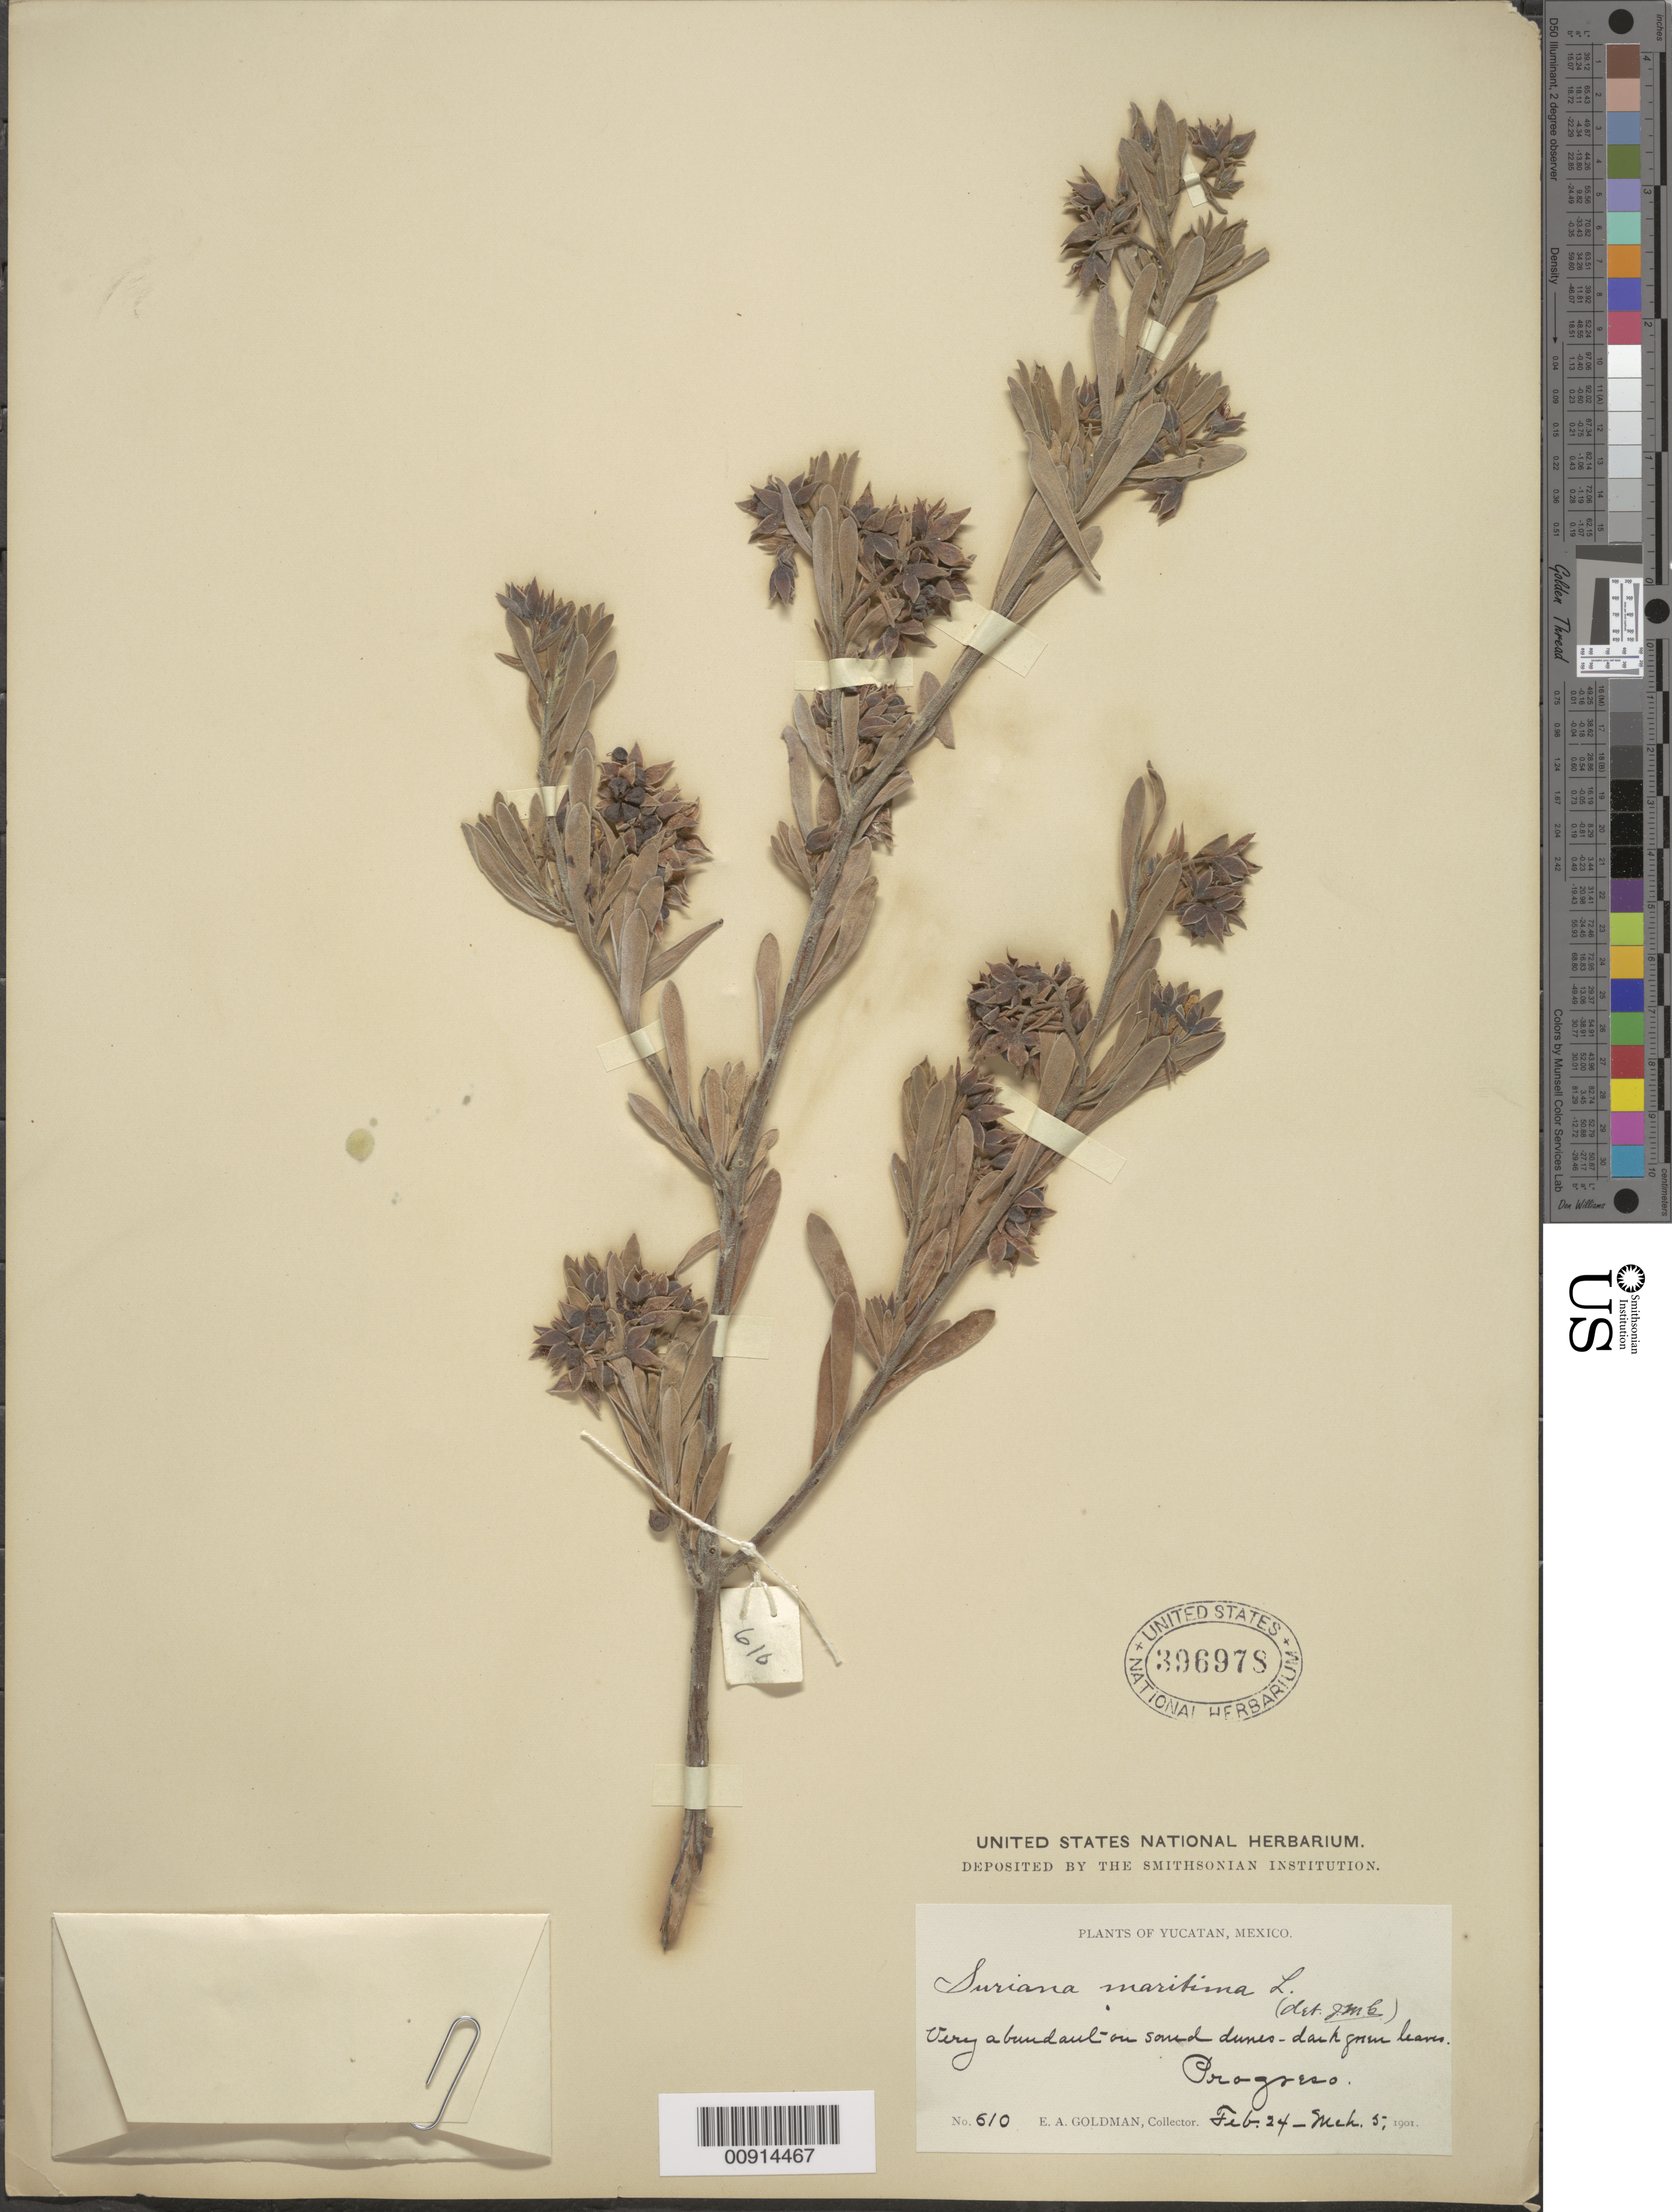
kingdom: Plantae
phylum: Tracheophyta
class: Magnoliopsida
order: Fabales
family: Surianaceae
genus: Suriana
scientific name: Suriana maritima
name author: L.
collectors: E. A. Goldman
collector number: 610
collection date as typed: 24 Feb 1901 to 05 Mar 1901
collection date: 1901-02-24/1901-03-05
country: Mexico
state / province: Yucatán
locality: Progreso, Yucatán.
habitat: Very abundant on sand dunes.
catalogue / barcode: US 396978